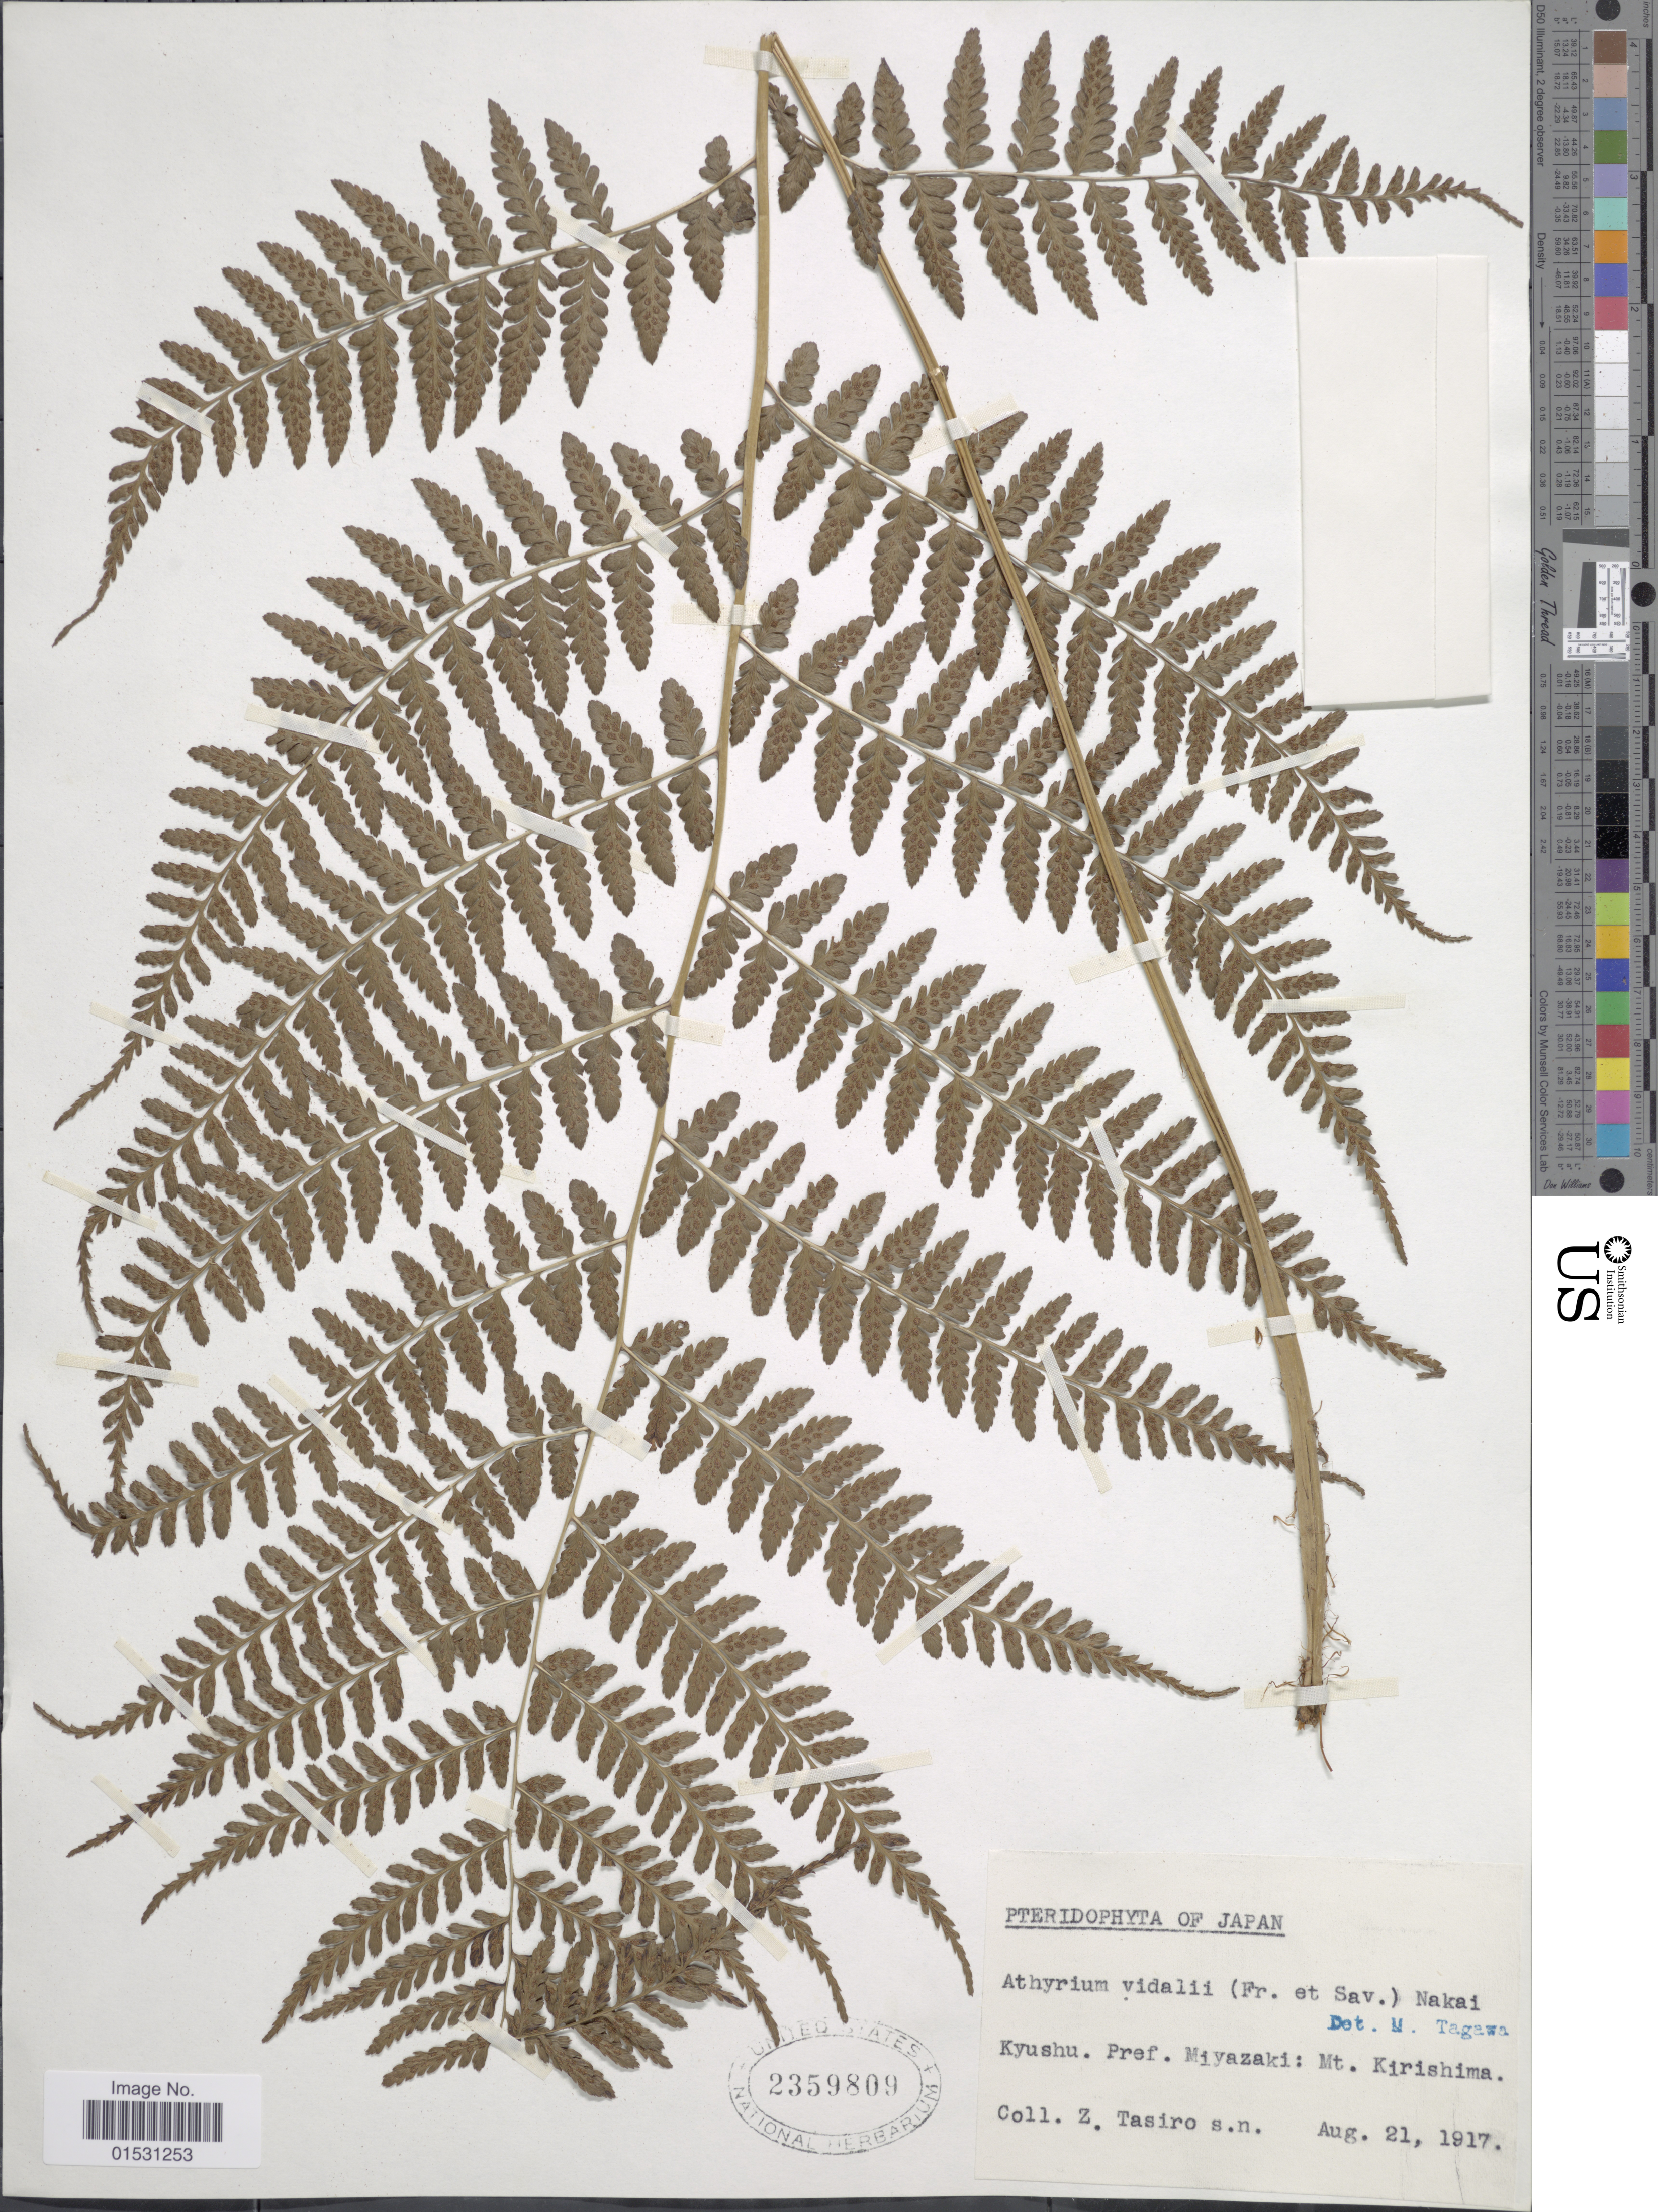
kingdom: Plantae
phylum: Tracheophyta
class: Polypodiopsida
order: Polypodiales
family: Athyriaceae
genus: Athyrium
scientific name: Athyrium vidalii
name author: (Franch. & Sav.) Nakai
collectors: Z. Tashiro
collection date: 1917-08-21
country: Japan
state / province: Miyazaki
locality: Kyushu. Pref. Miyazaki: Mt. Kirishima.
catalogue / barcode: US 2359809